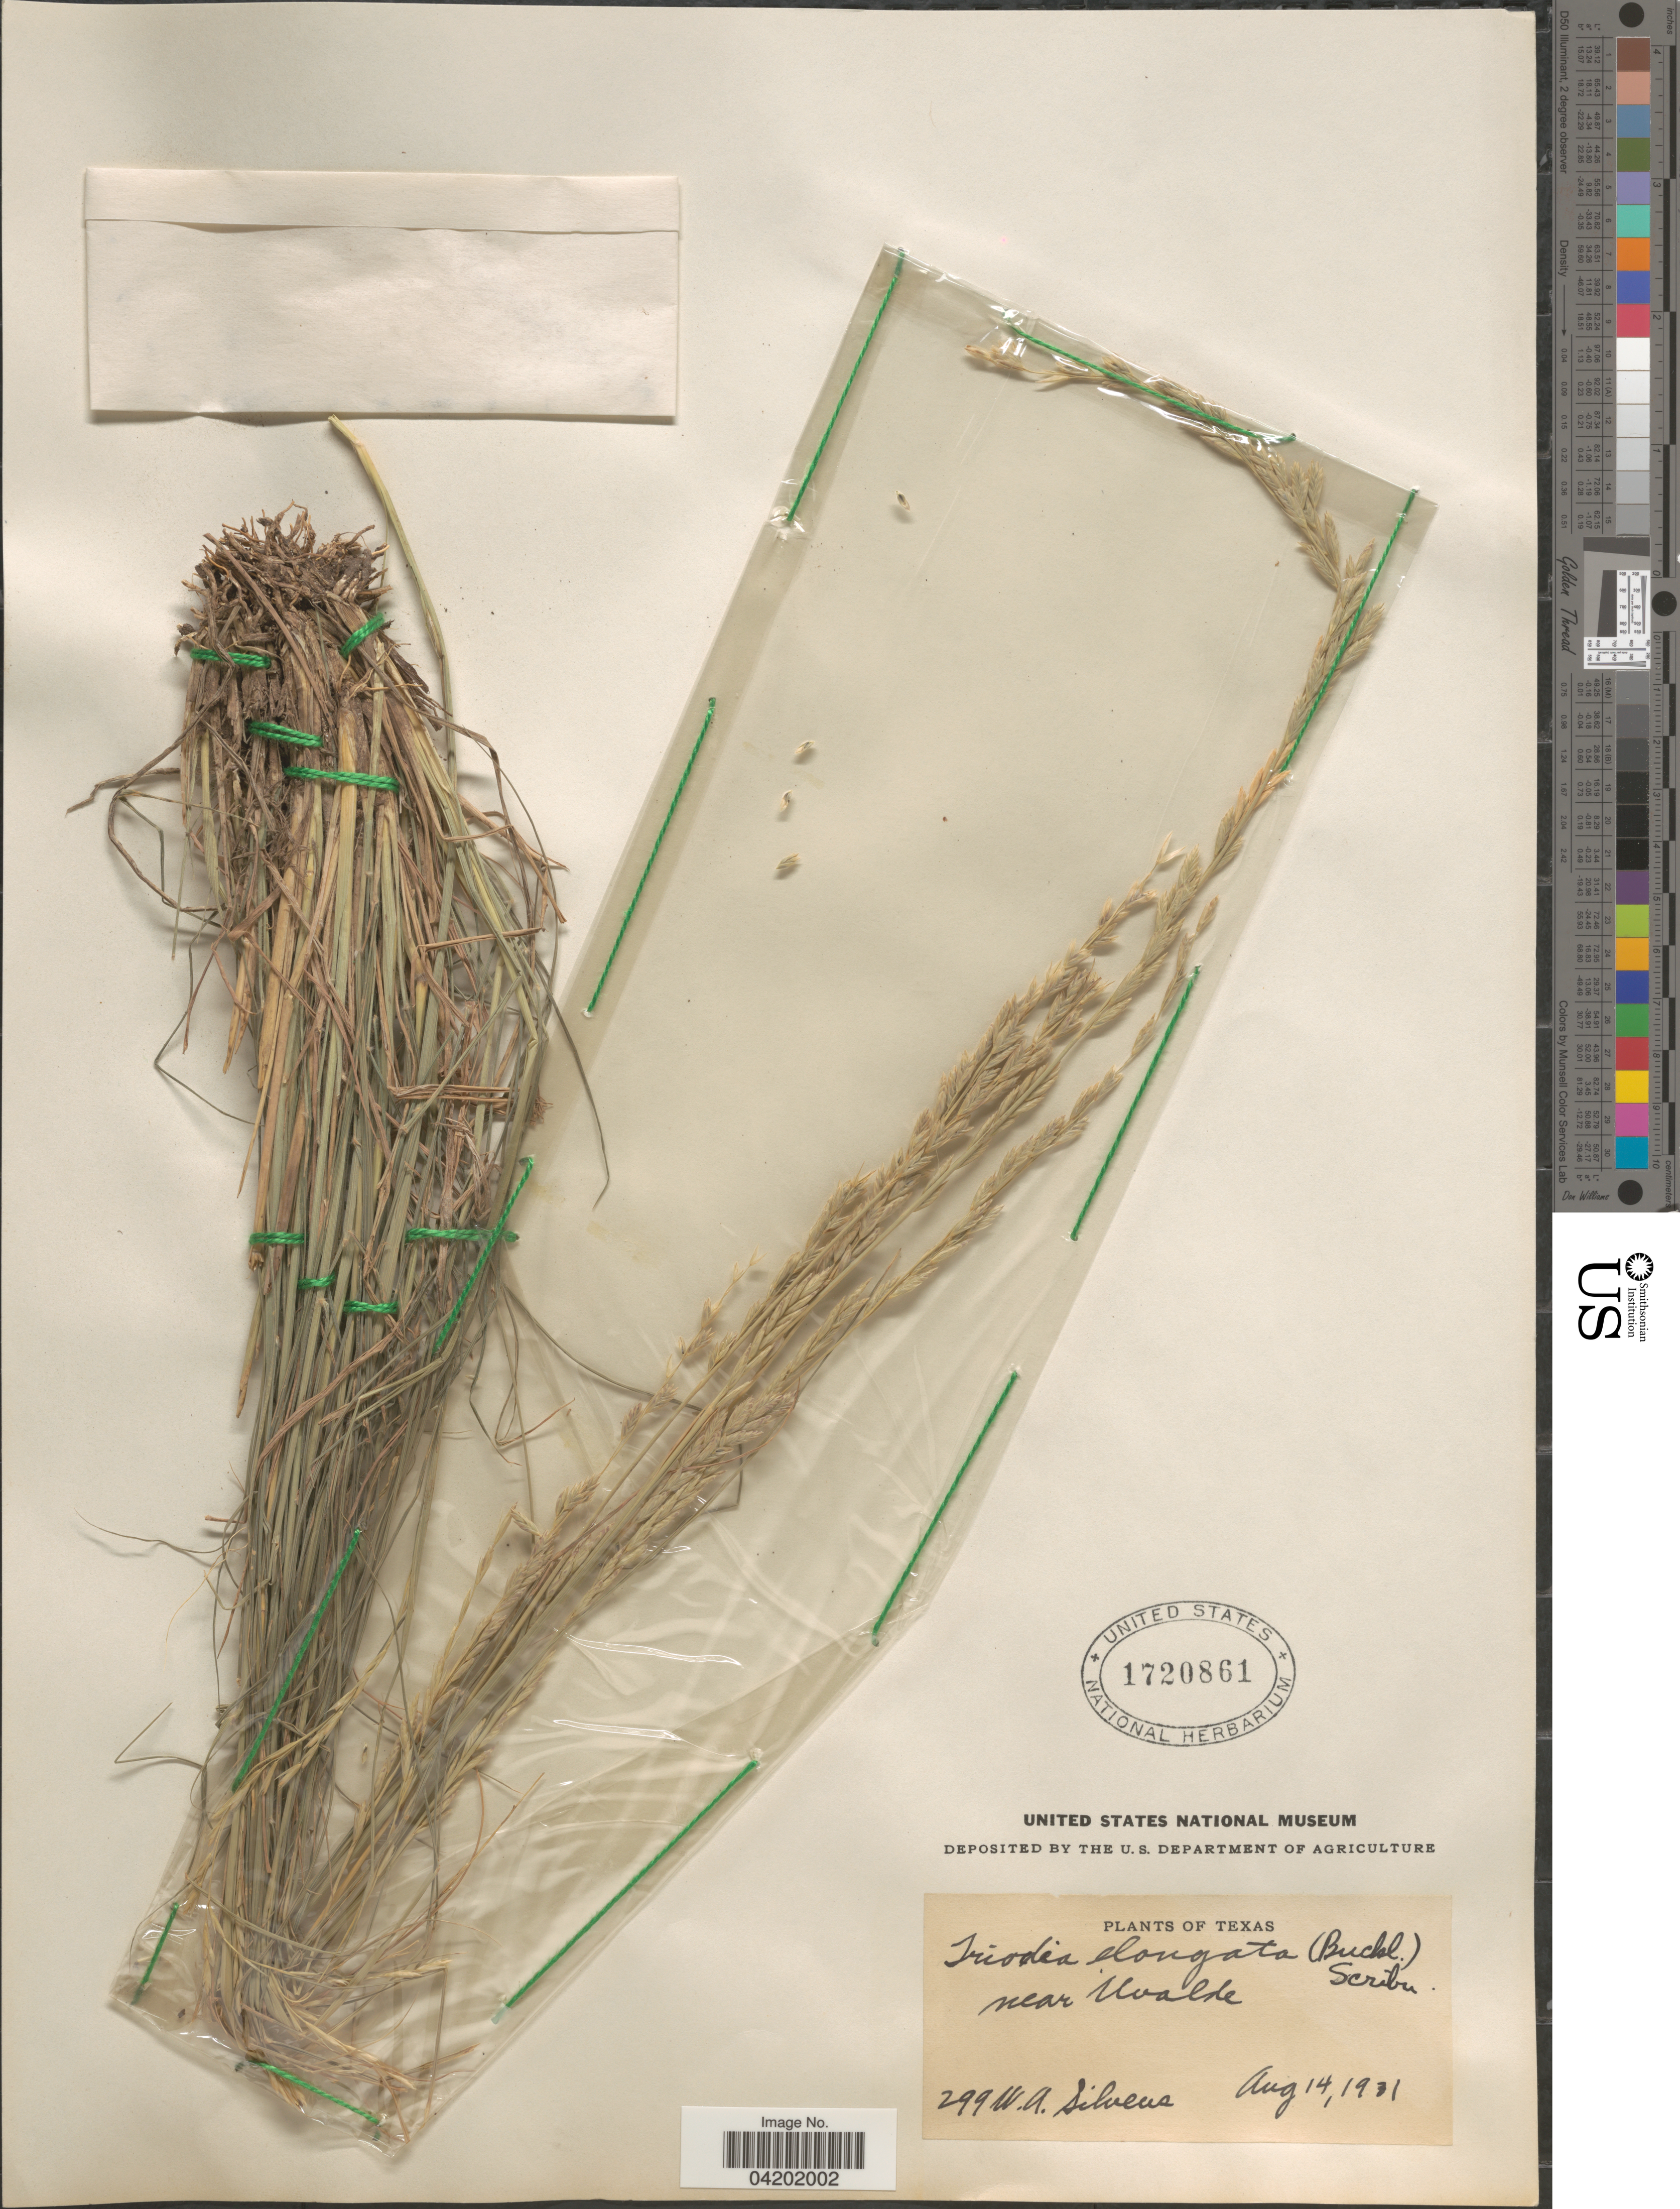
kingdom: Plantae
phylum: Tracheophyta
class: Liliopsida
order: Poales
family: Poaceae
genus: Tridentopsis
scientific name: Tridentopsis mutica var. elongata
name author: P.M. Peterson & Romasch.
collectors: W. Silveus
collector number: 299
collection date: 1931-08-14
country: United States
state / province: Texas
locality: Near Uvalde.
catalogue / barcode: US 1720861